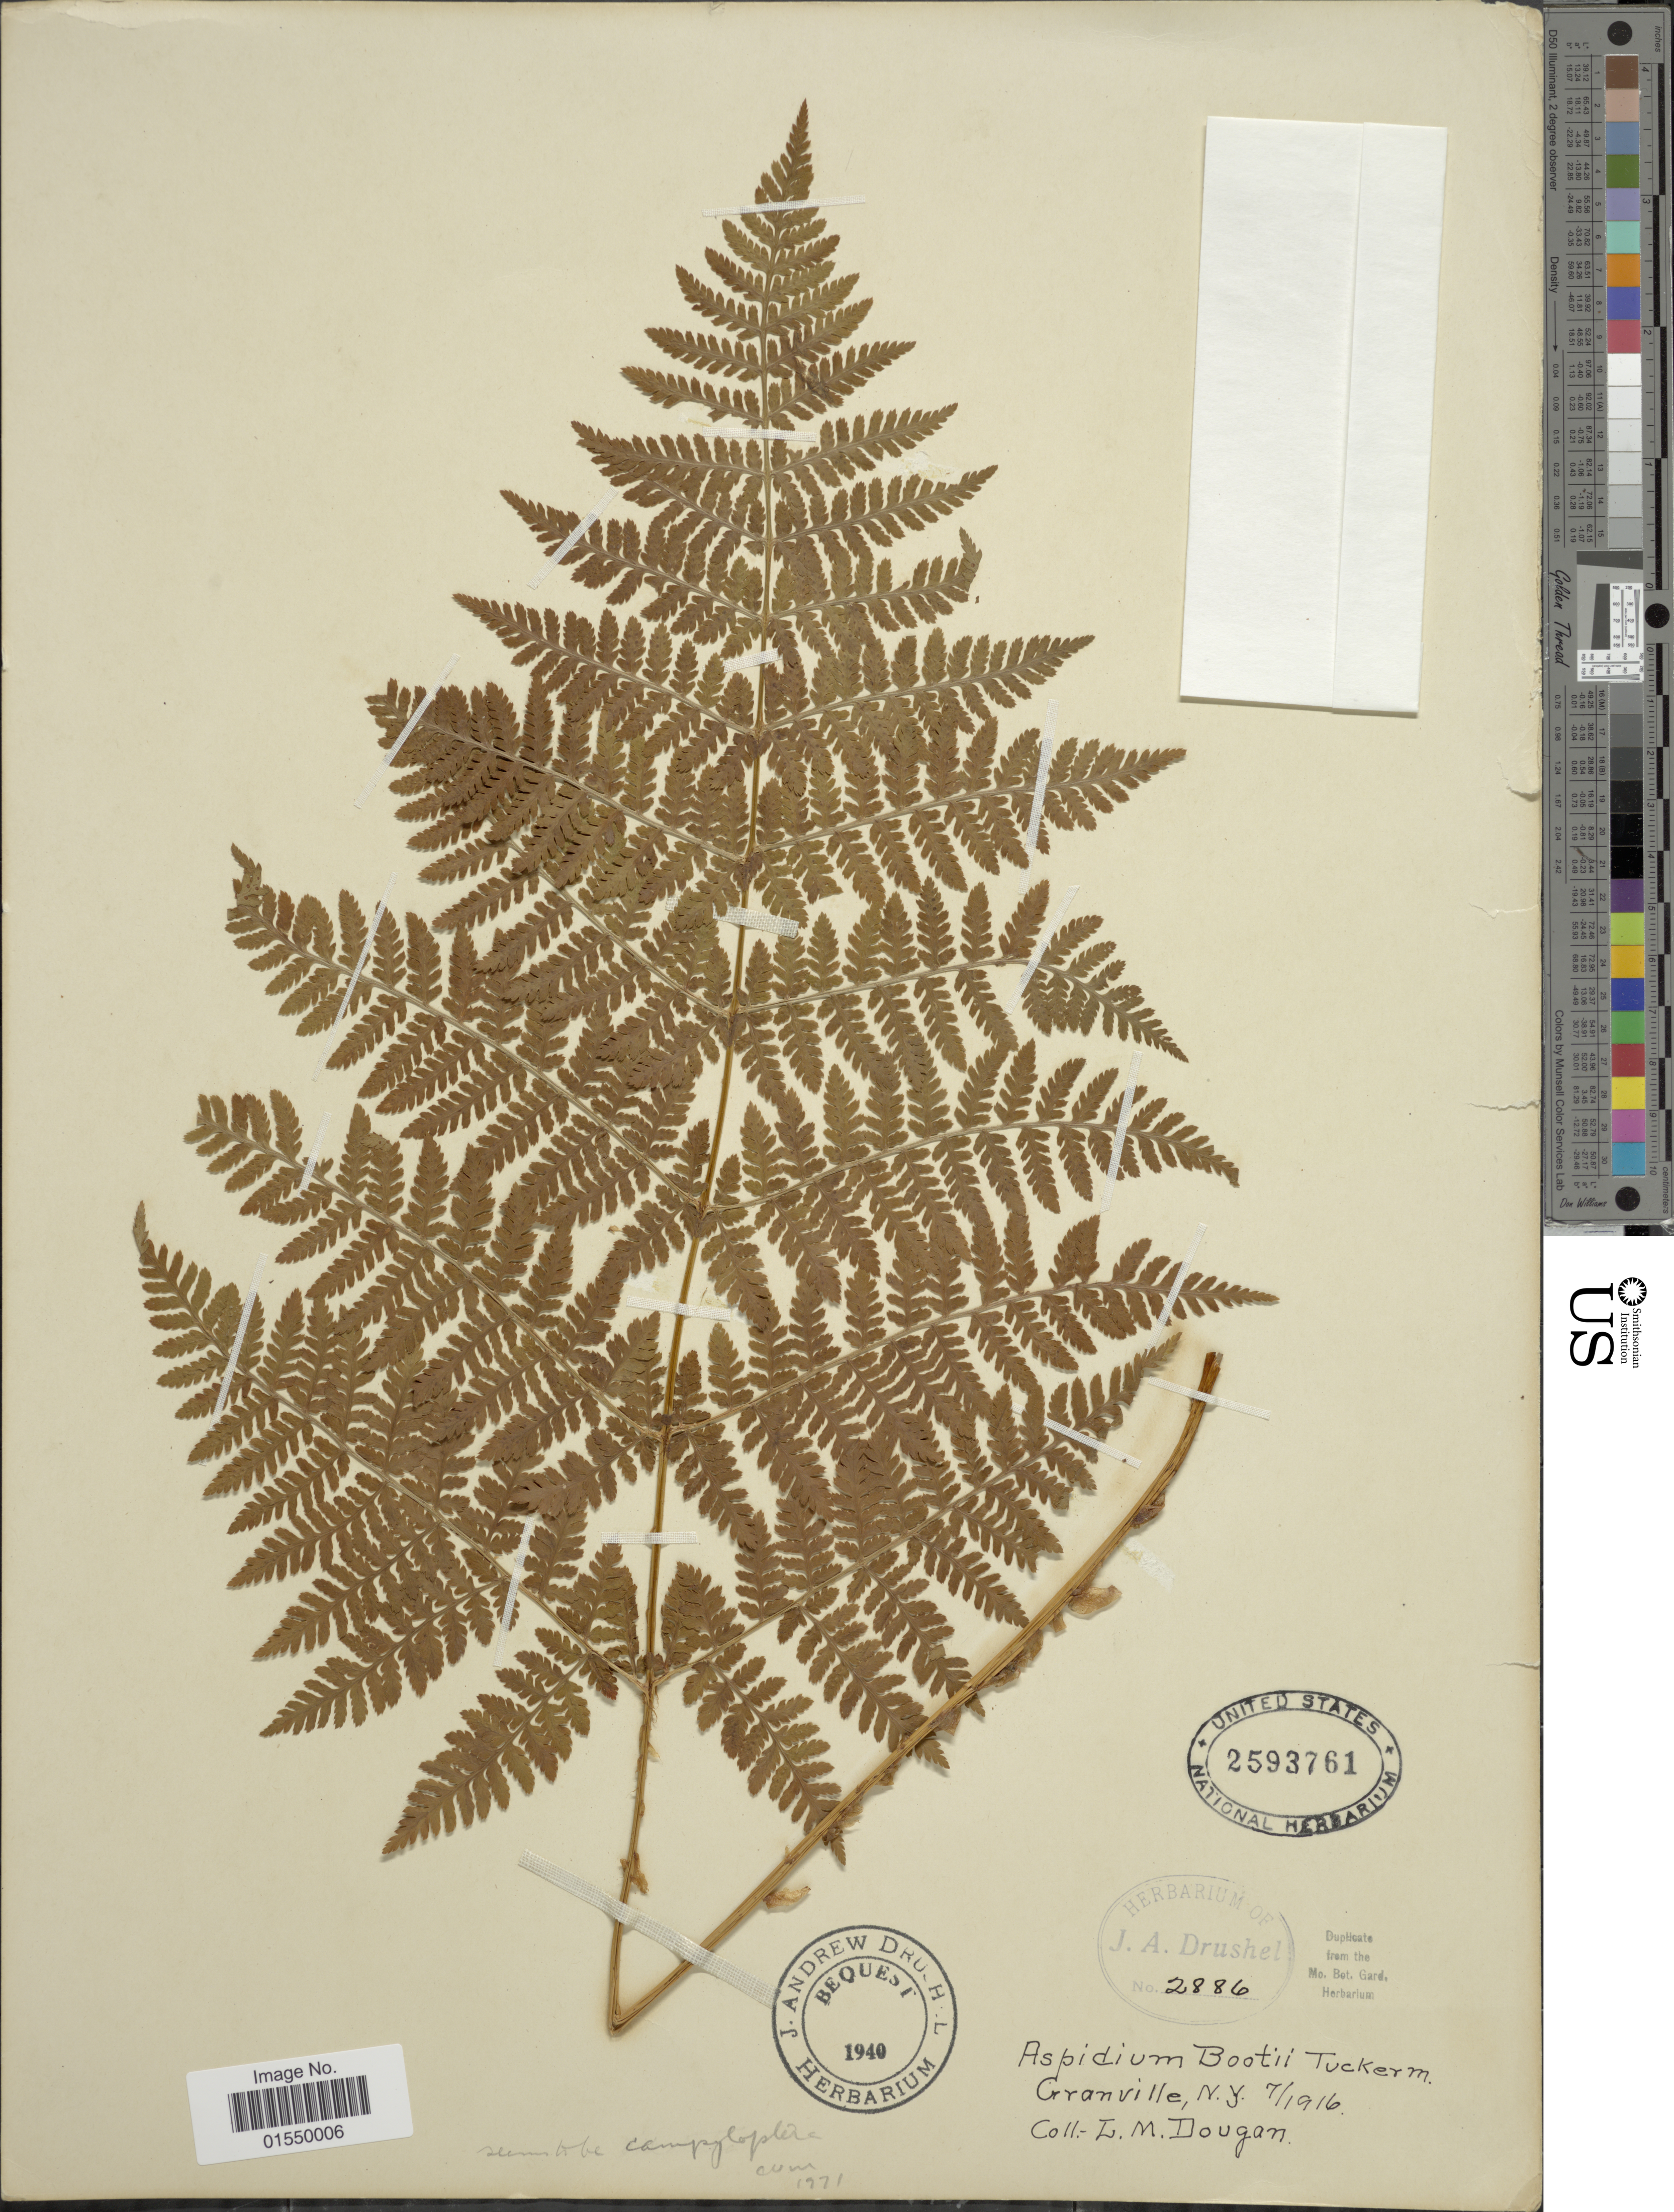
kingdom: Plantae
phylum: Tracheophyta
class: Polypodiopsida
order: Polypodiales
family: Dryopteridaceae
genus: Dryopteris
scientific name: Dryopteris campyloptera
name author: Clarkson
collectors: L. Dougan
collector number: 2886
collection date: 1916-07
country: United States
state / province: New York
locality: Granville, N. Y.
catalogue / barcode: US 2593761